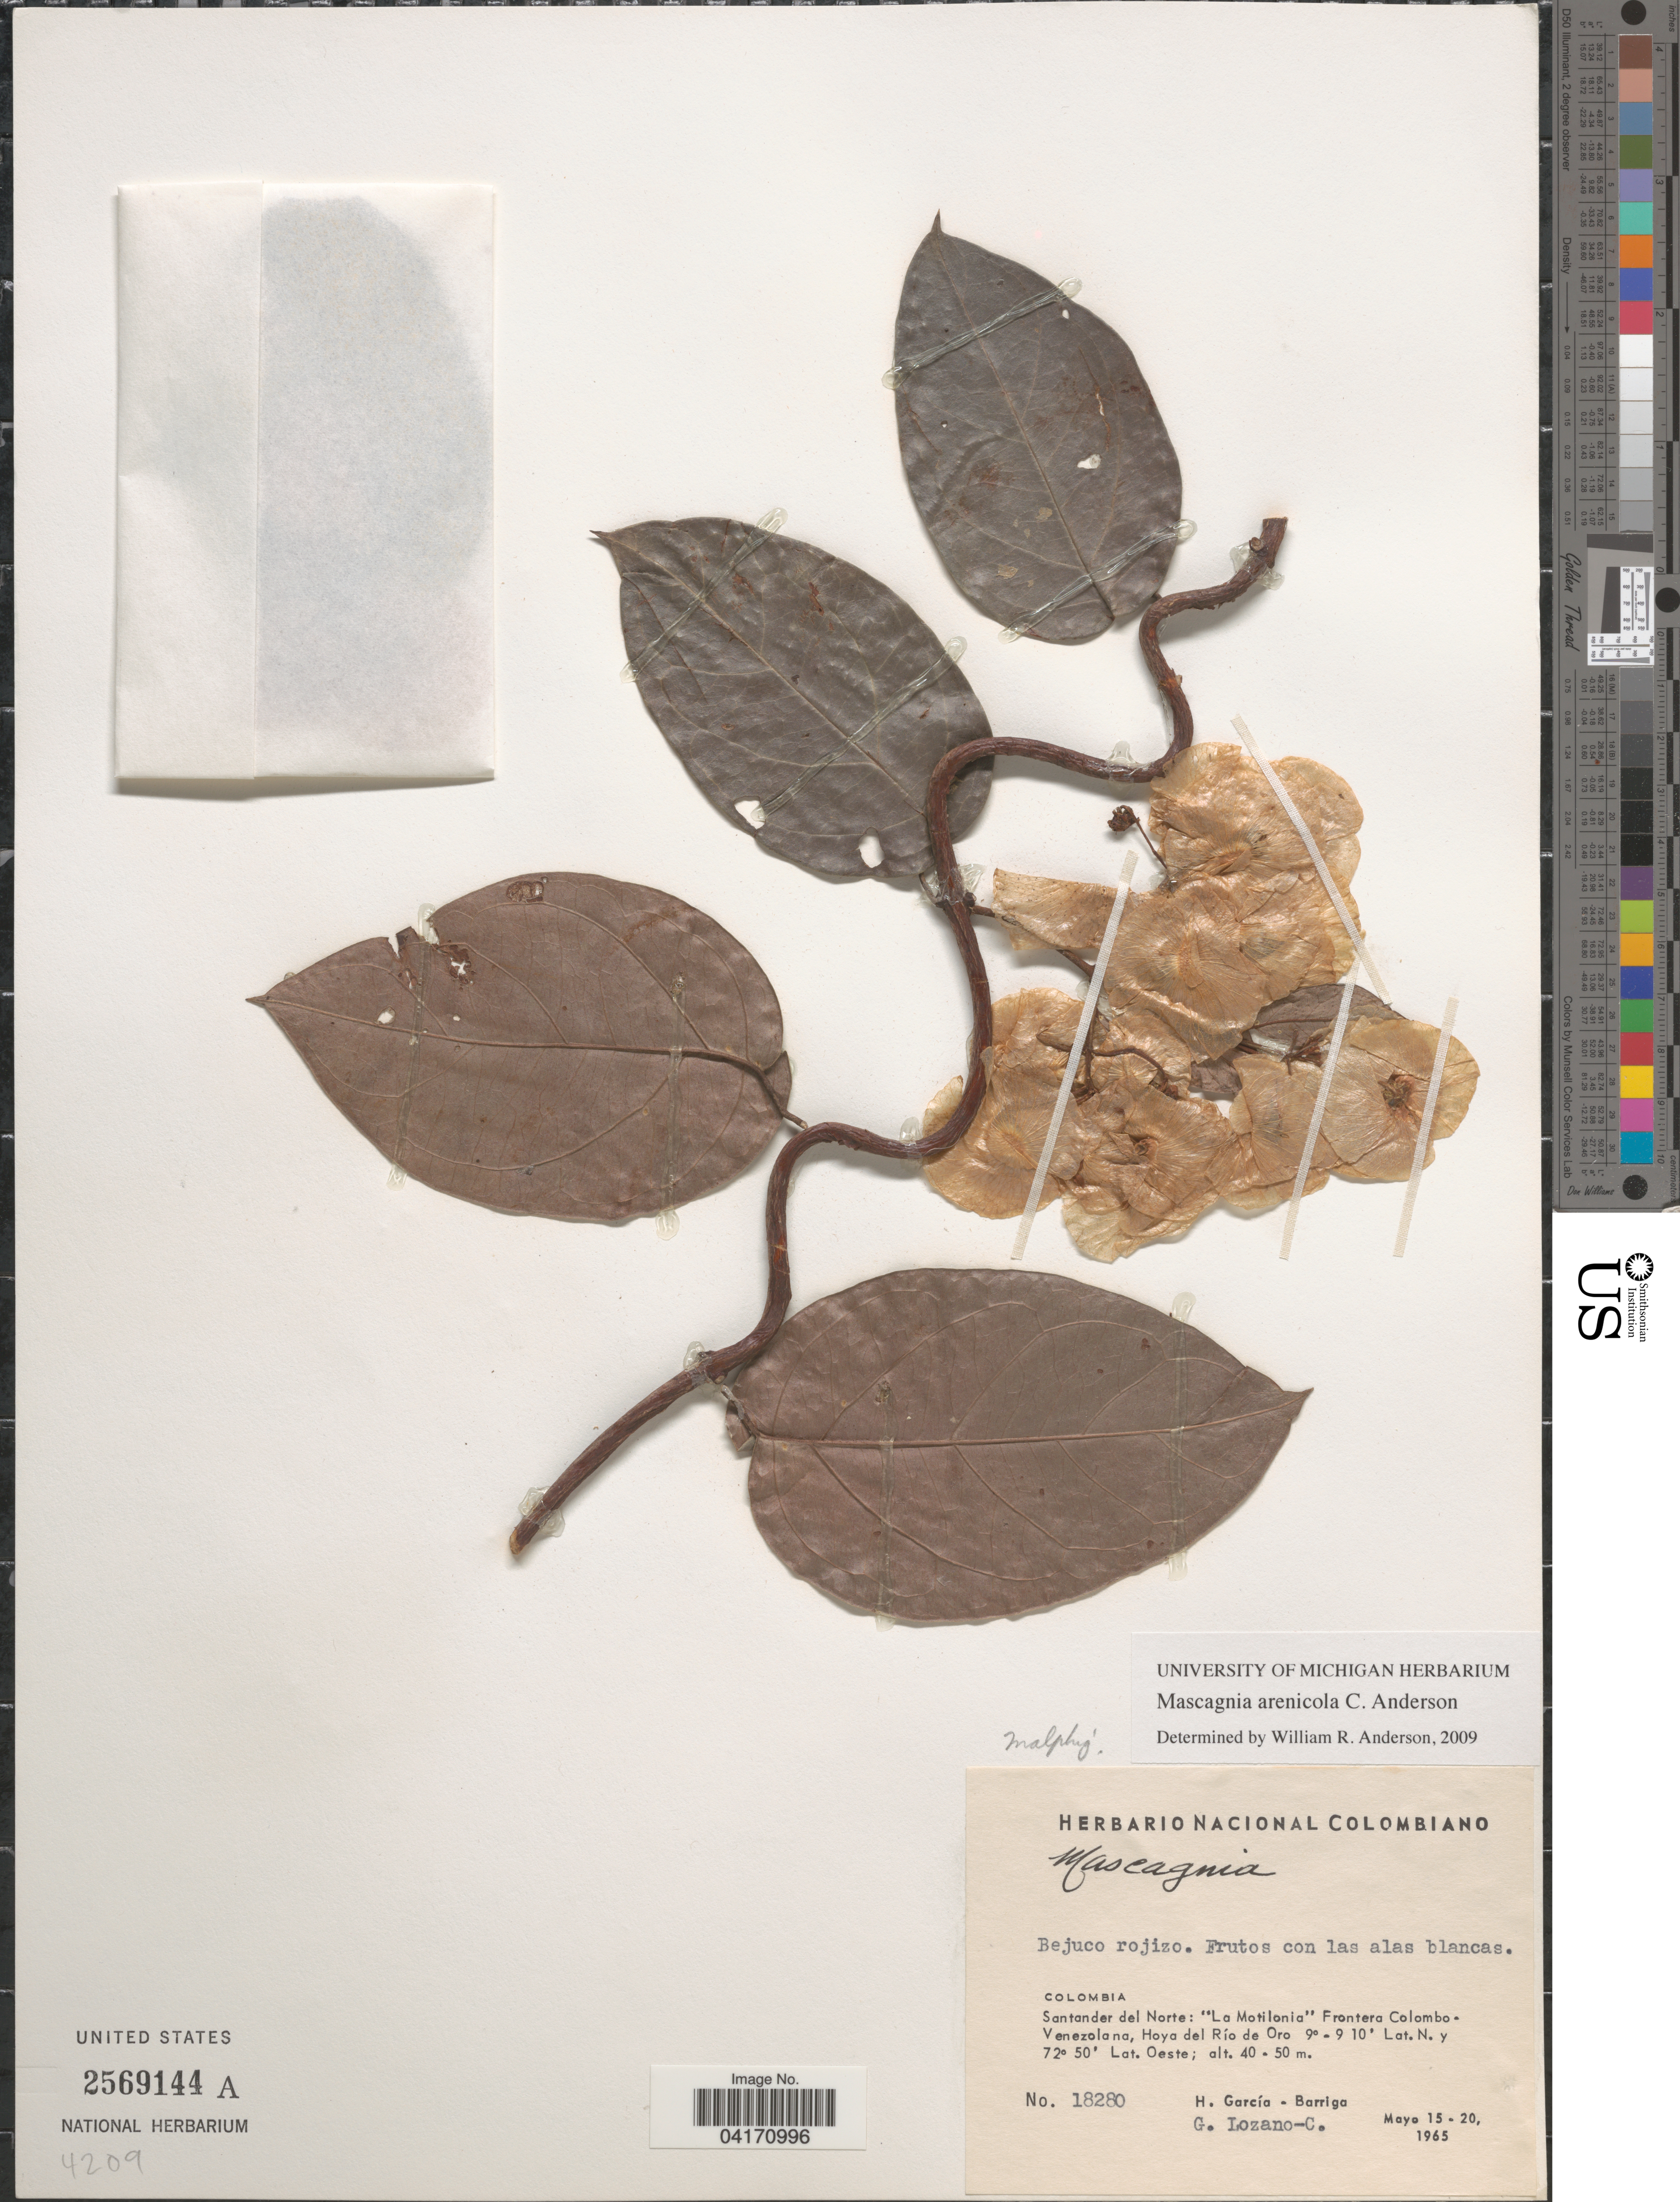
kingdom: Plantae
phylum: Tracheophyta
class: Magnoliopsida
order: Malpighiales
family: Malpighiaceae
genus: Mascagnia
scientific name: Mascagnia arenicola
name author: C.E. Anderson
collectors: H. García Barriga & G. Lozano-Contreras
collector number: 18280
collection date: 1965-05-15/1965-05-20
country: Colombia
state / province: Norte de Santander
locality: Santander del Norte: "La Motilonia" Frontera Colombo - Venezolana, Hoya del Río de Oro.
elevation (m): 40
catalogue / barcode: US 2569144A